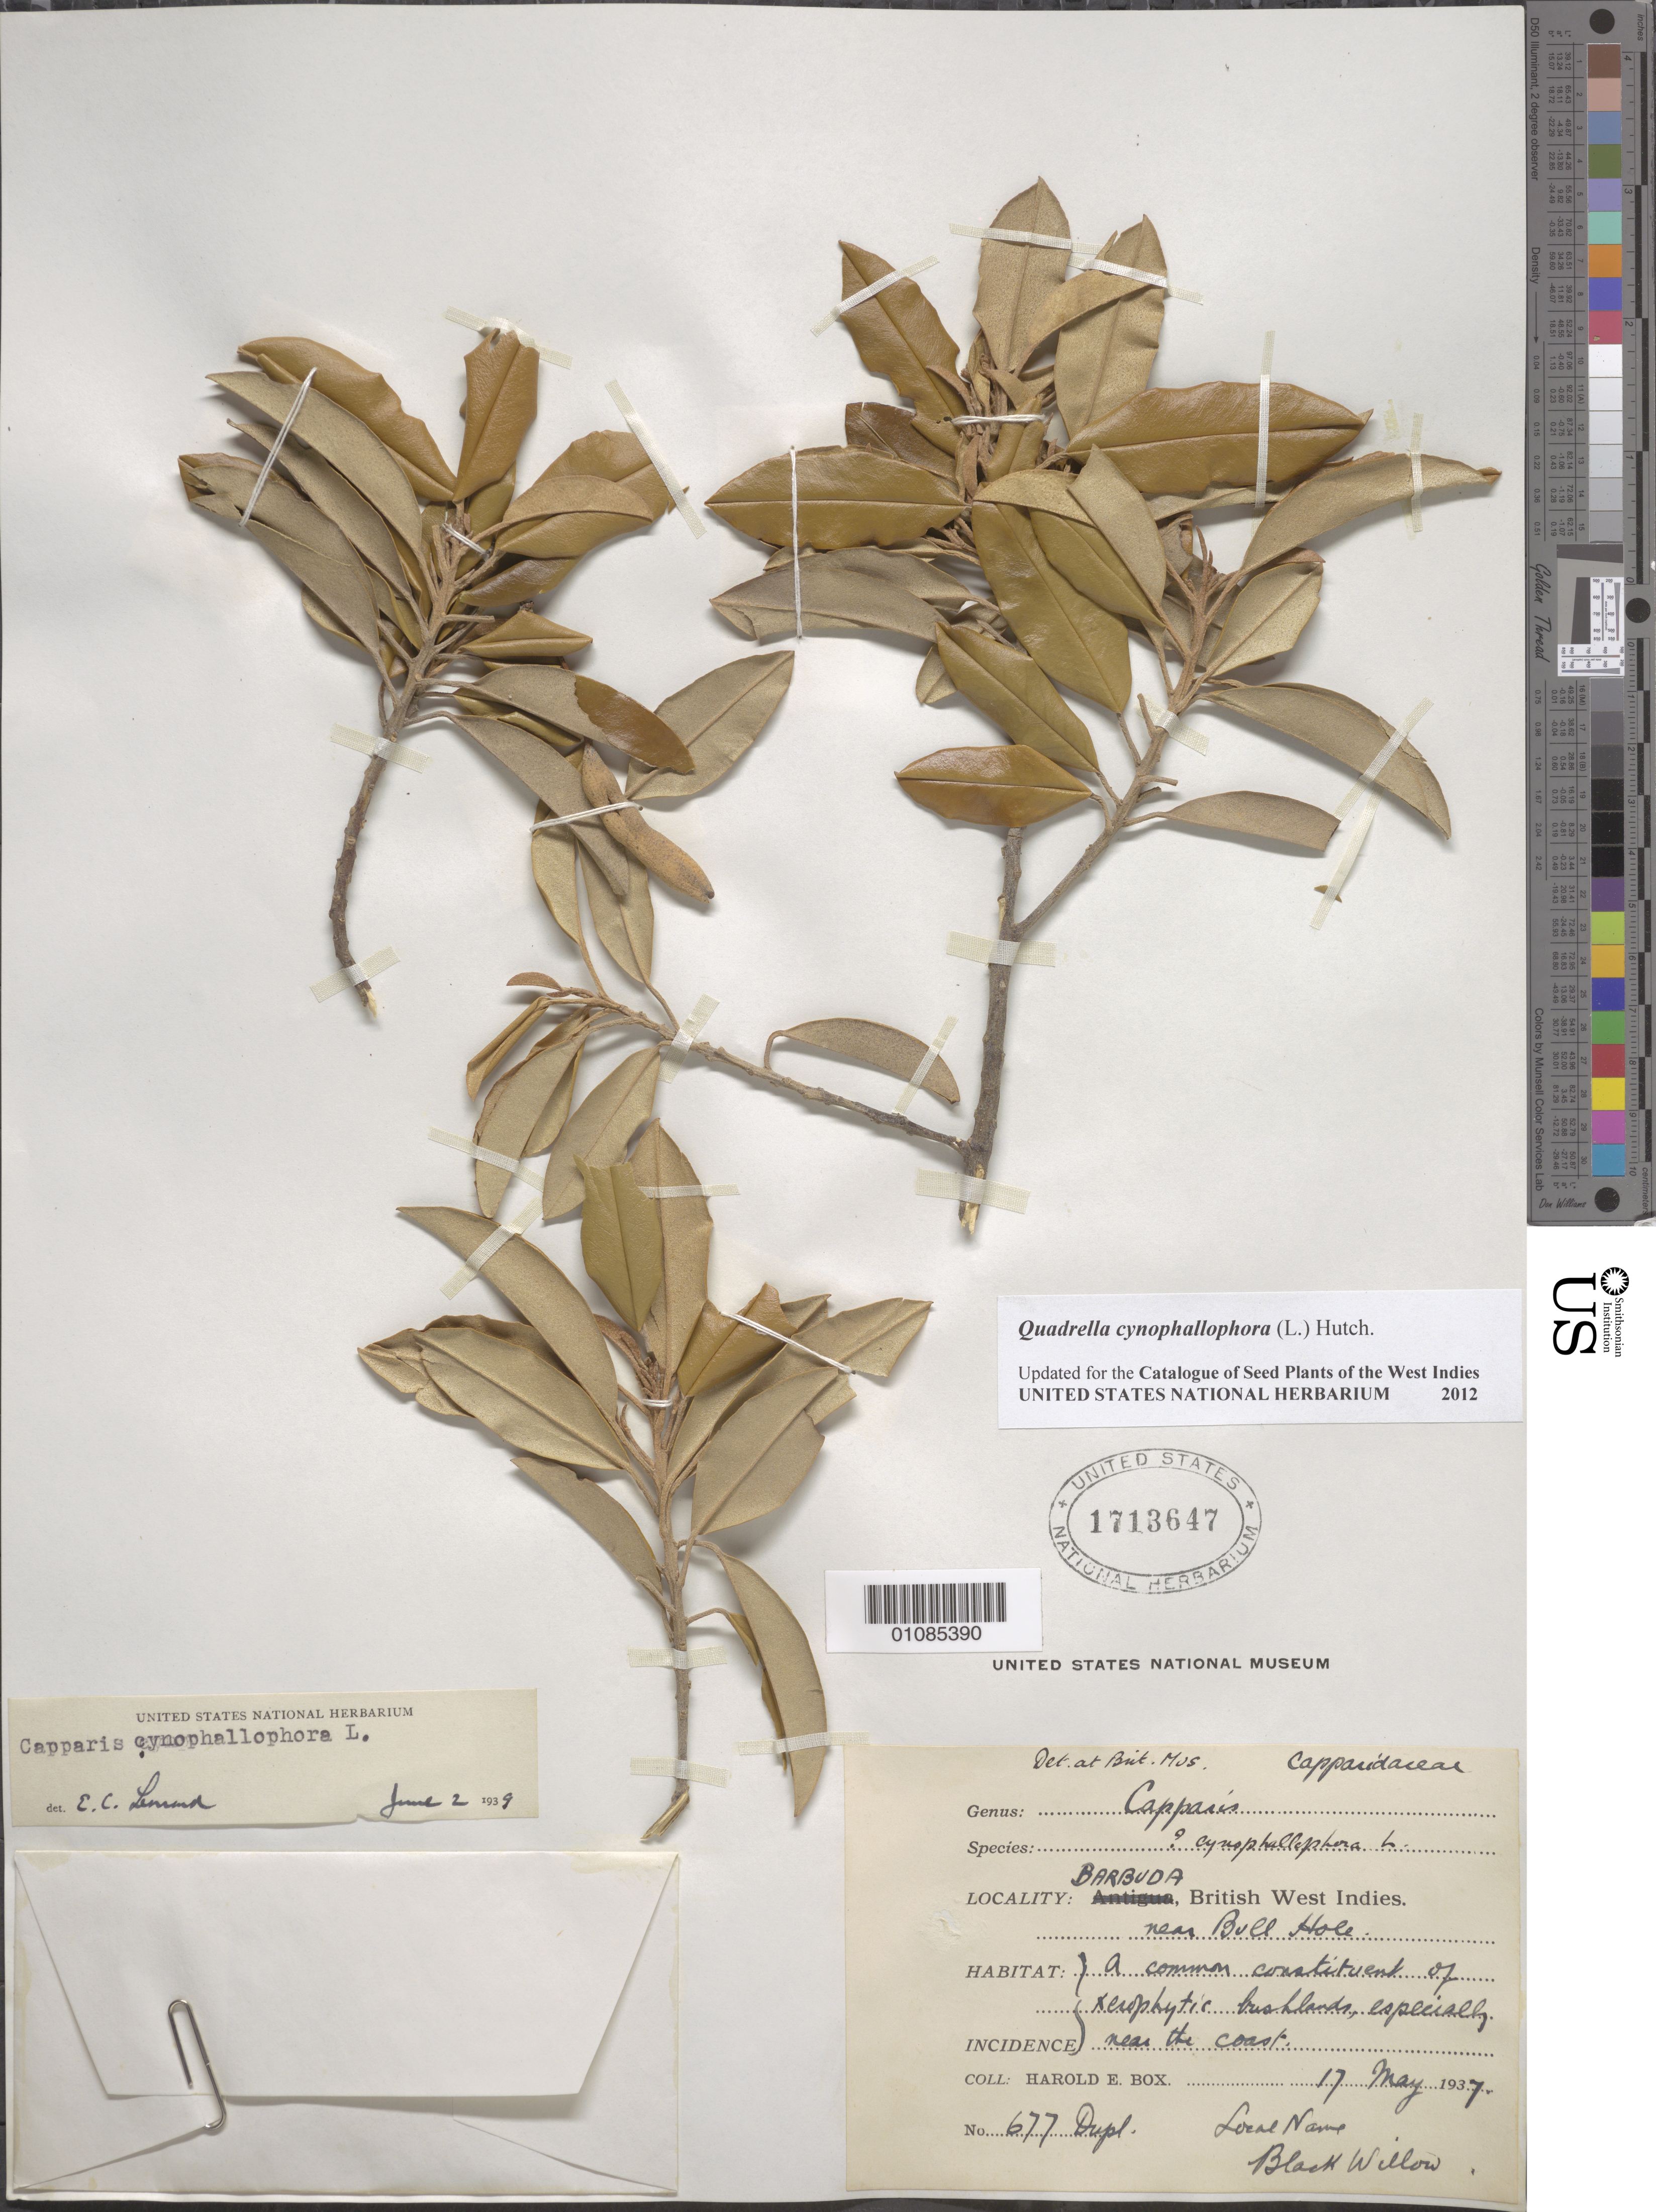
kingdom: Plantae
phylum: Tracheophyta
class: Magnoliopsida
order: Brassicales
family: Capparaceae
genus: Quadrella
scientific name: Quadrella cynophallophora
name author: (L.) Hutch.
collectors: H. E. Box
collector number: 677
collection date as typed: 17 May 1937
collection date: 1937-05-17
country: Antigua and Barbuda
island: Barbuda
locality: Near Bull Hole.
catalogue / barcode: US 1713647